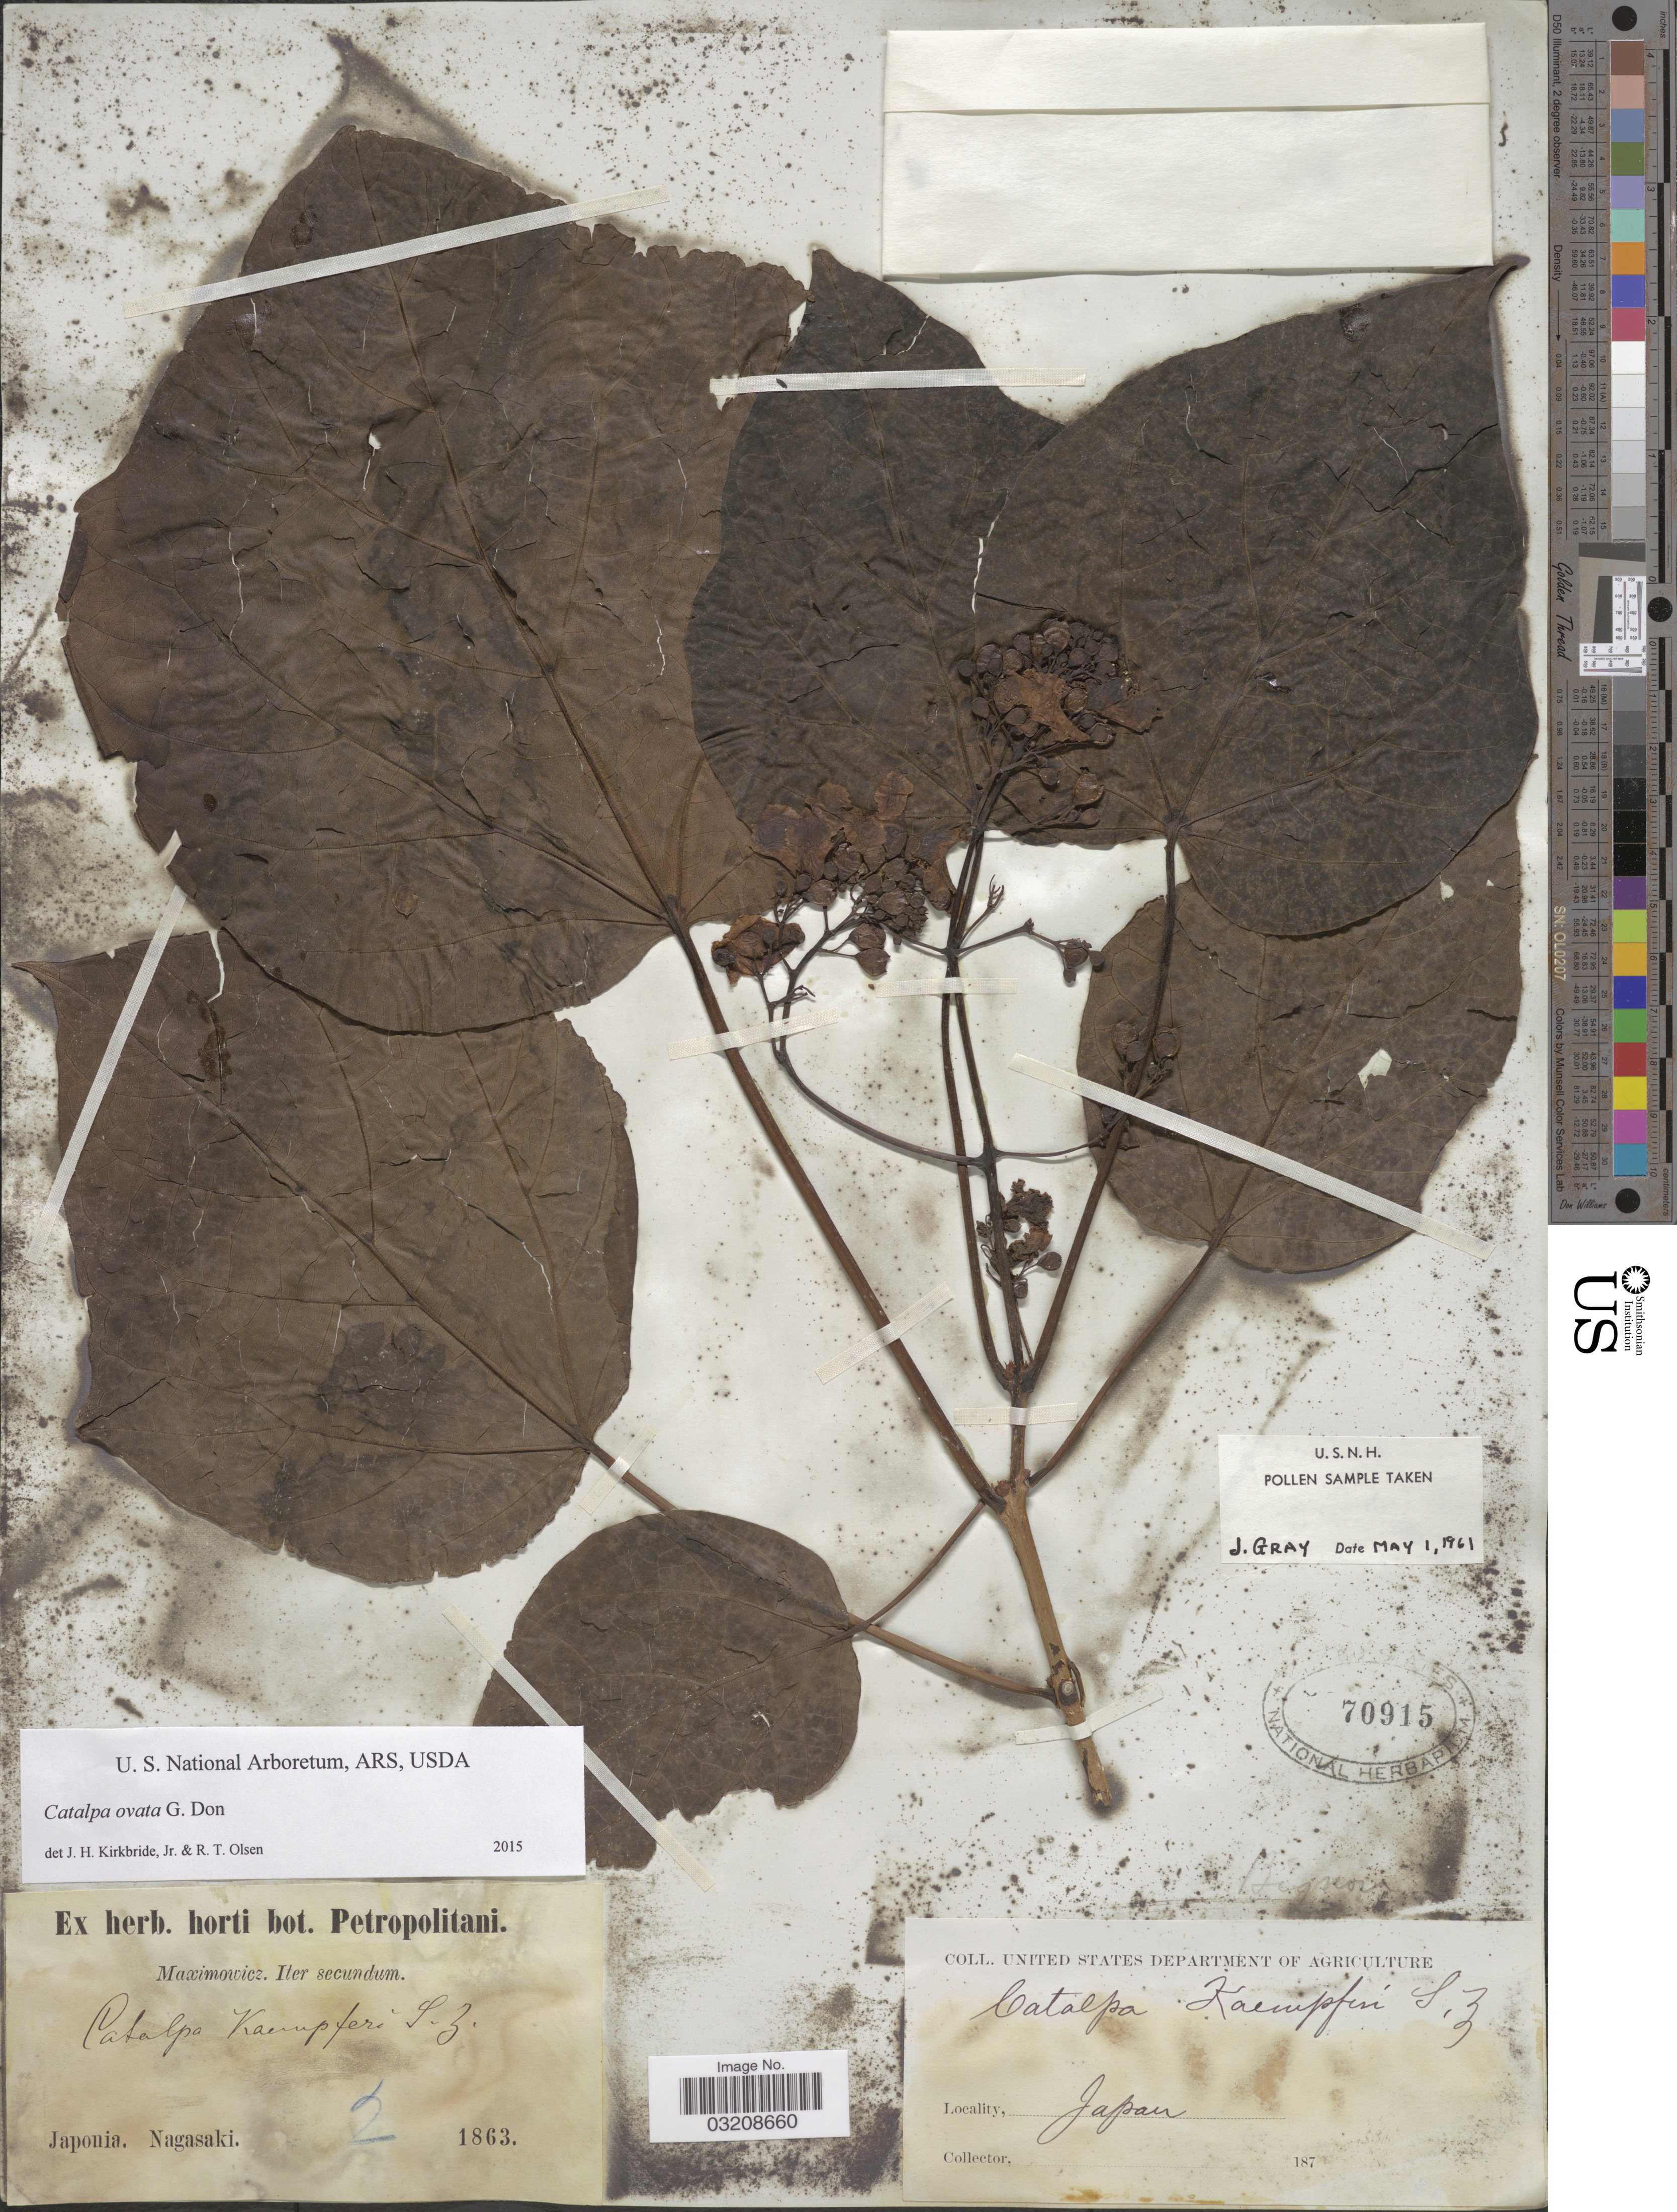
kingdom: Plantae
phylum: Tracheophyta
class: Magnoliopsida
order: Lamiales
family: Bignoniaceae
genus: Catalpa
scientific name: Catalpa ovata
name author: G. Don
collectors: -. Maximowicz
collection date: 1863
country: Japan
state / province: Nagasaki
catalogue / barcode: US 70915